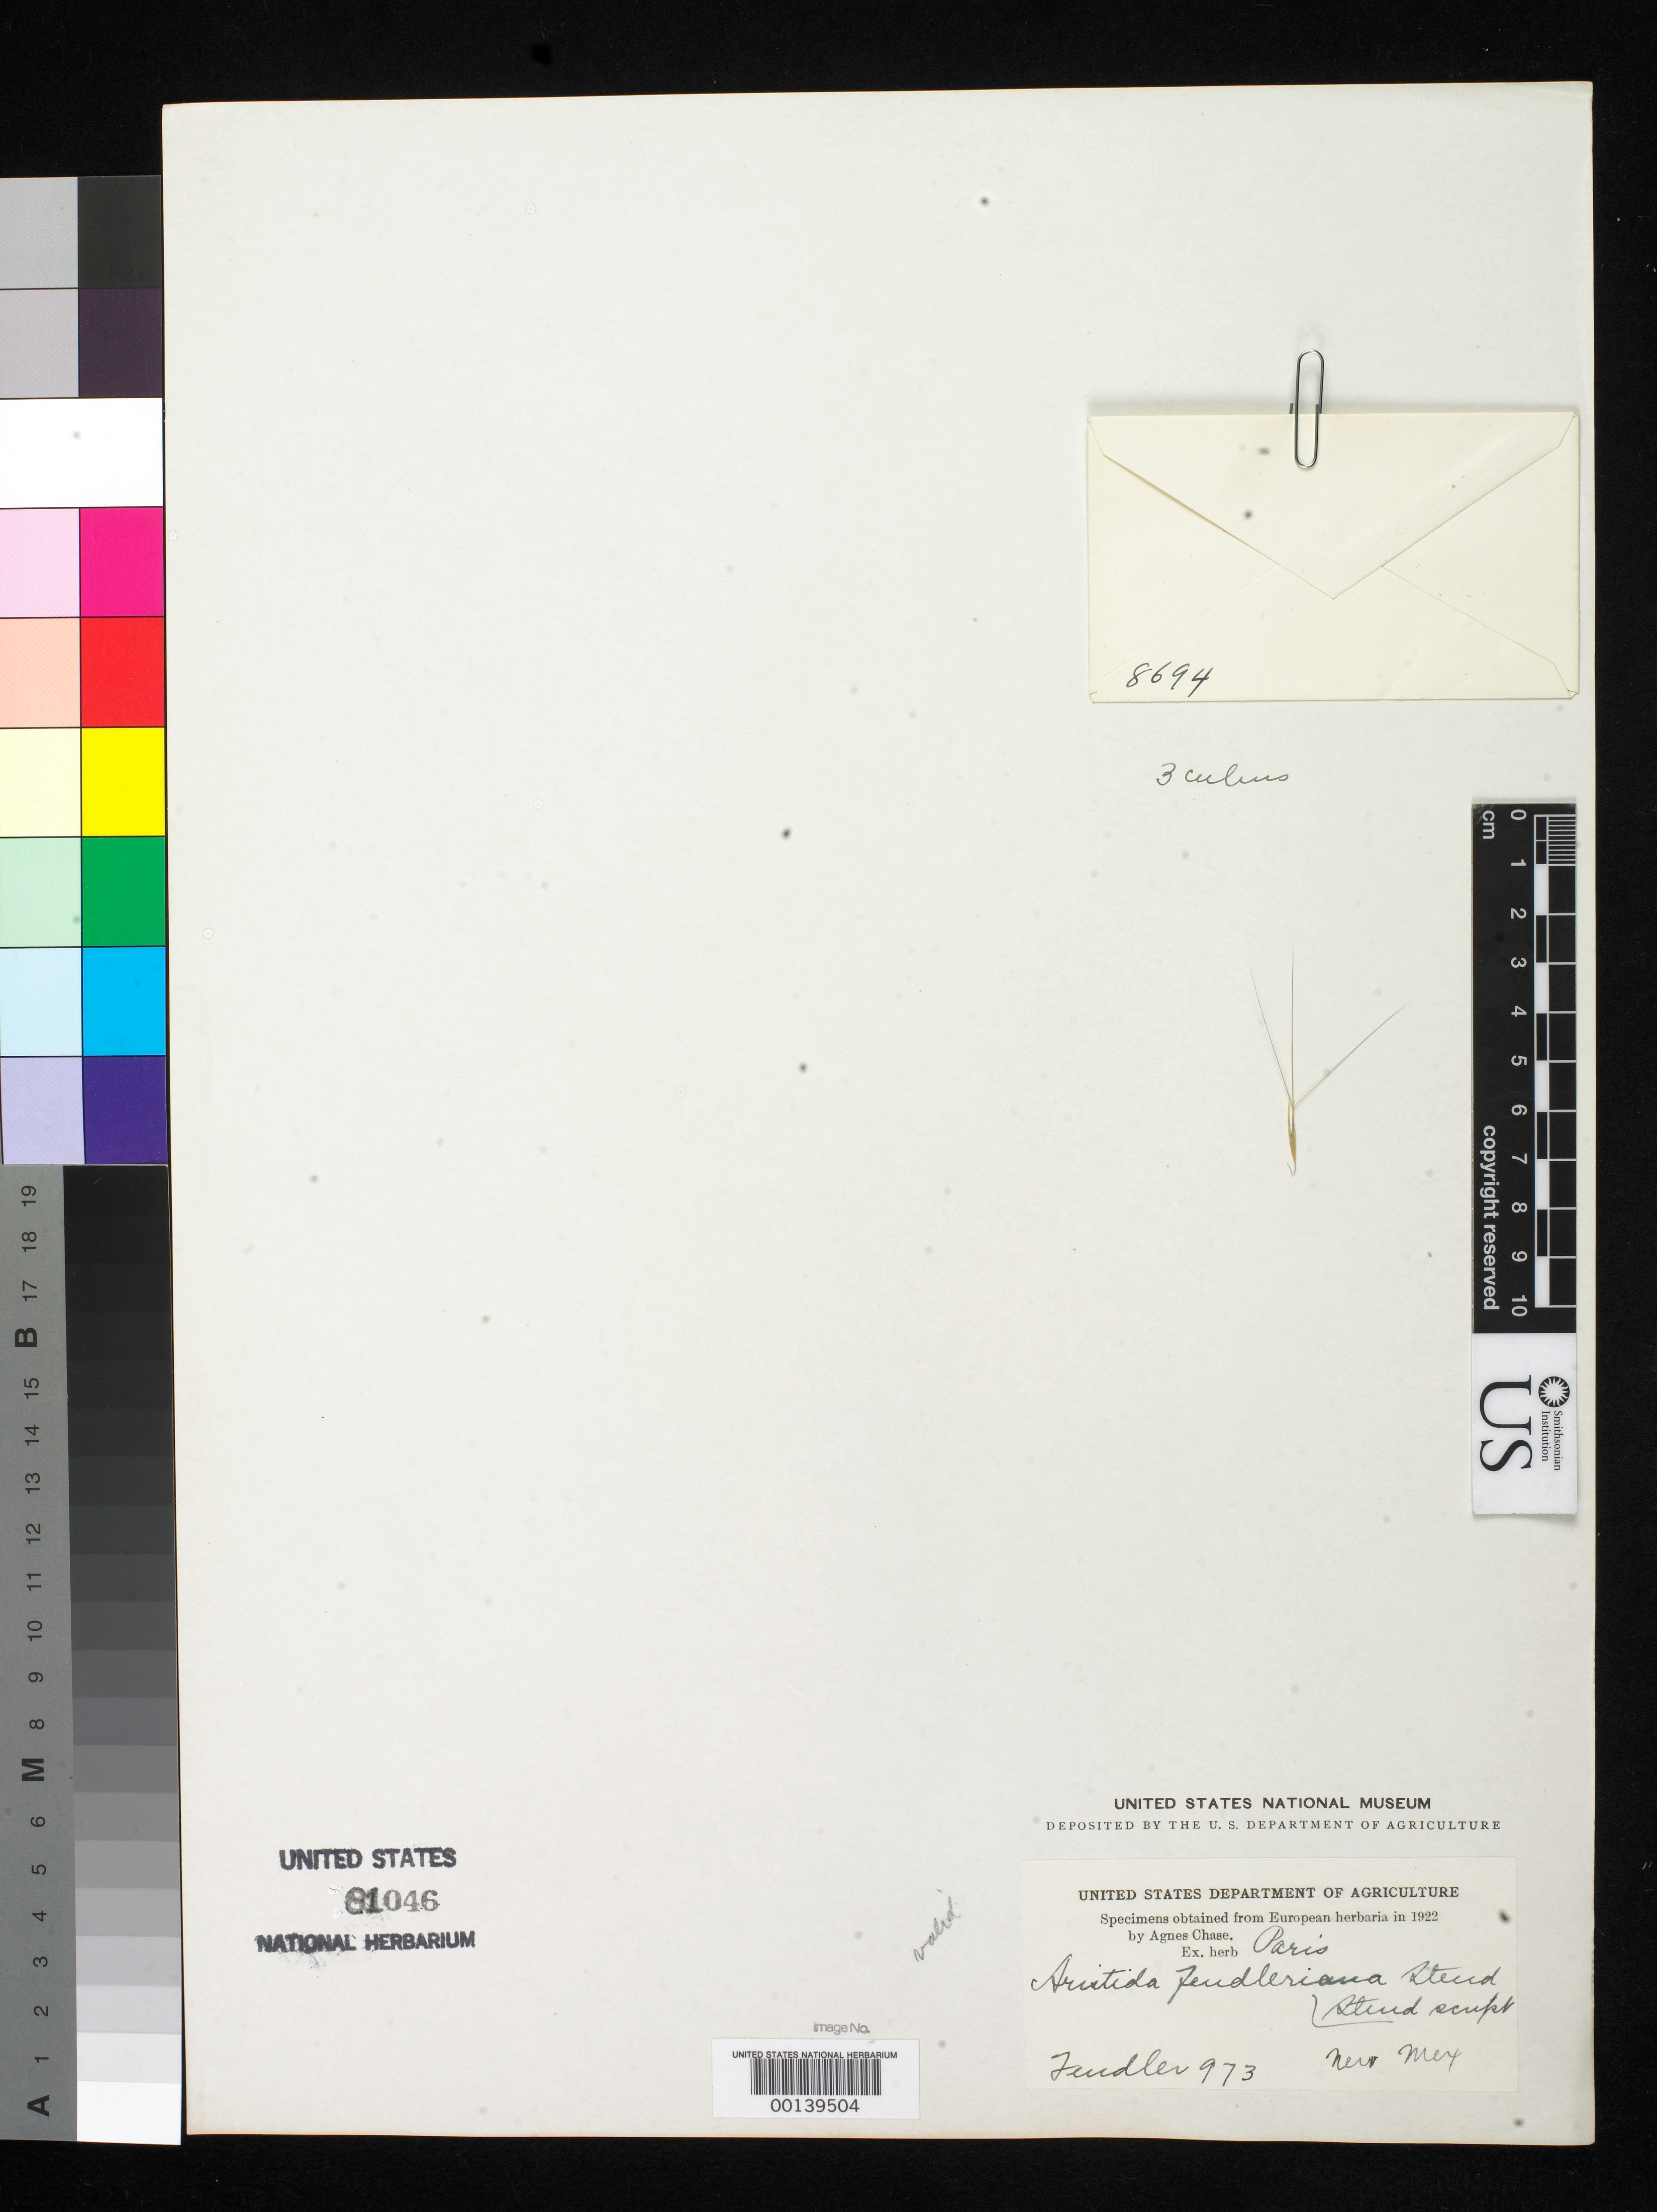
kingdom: Plantae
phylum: Tracheophyta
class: Liliopsida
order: Poales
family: Poaceae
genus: Aristida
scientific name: Aristida fendleriana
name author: Steud.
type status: Isotype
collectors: A. Fendler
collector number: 973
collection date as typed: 1847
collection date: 1847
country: United States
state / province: New Mexico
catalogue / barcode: US 81046